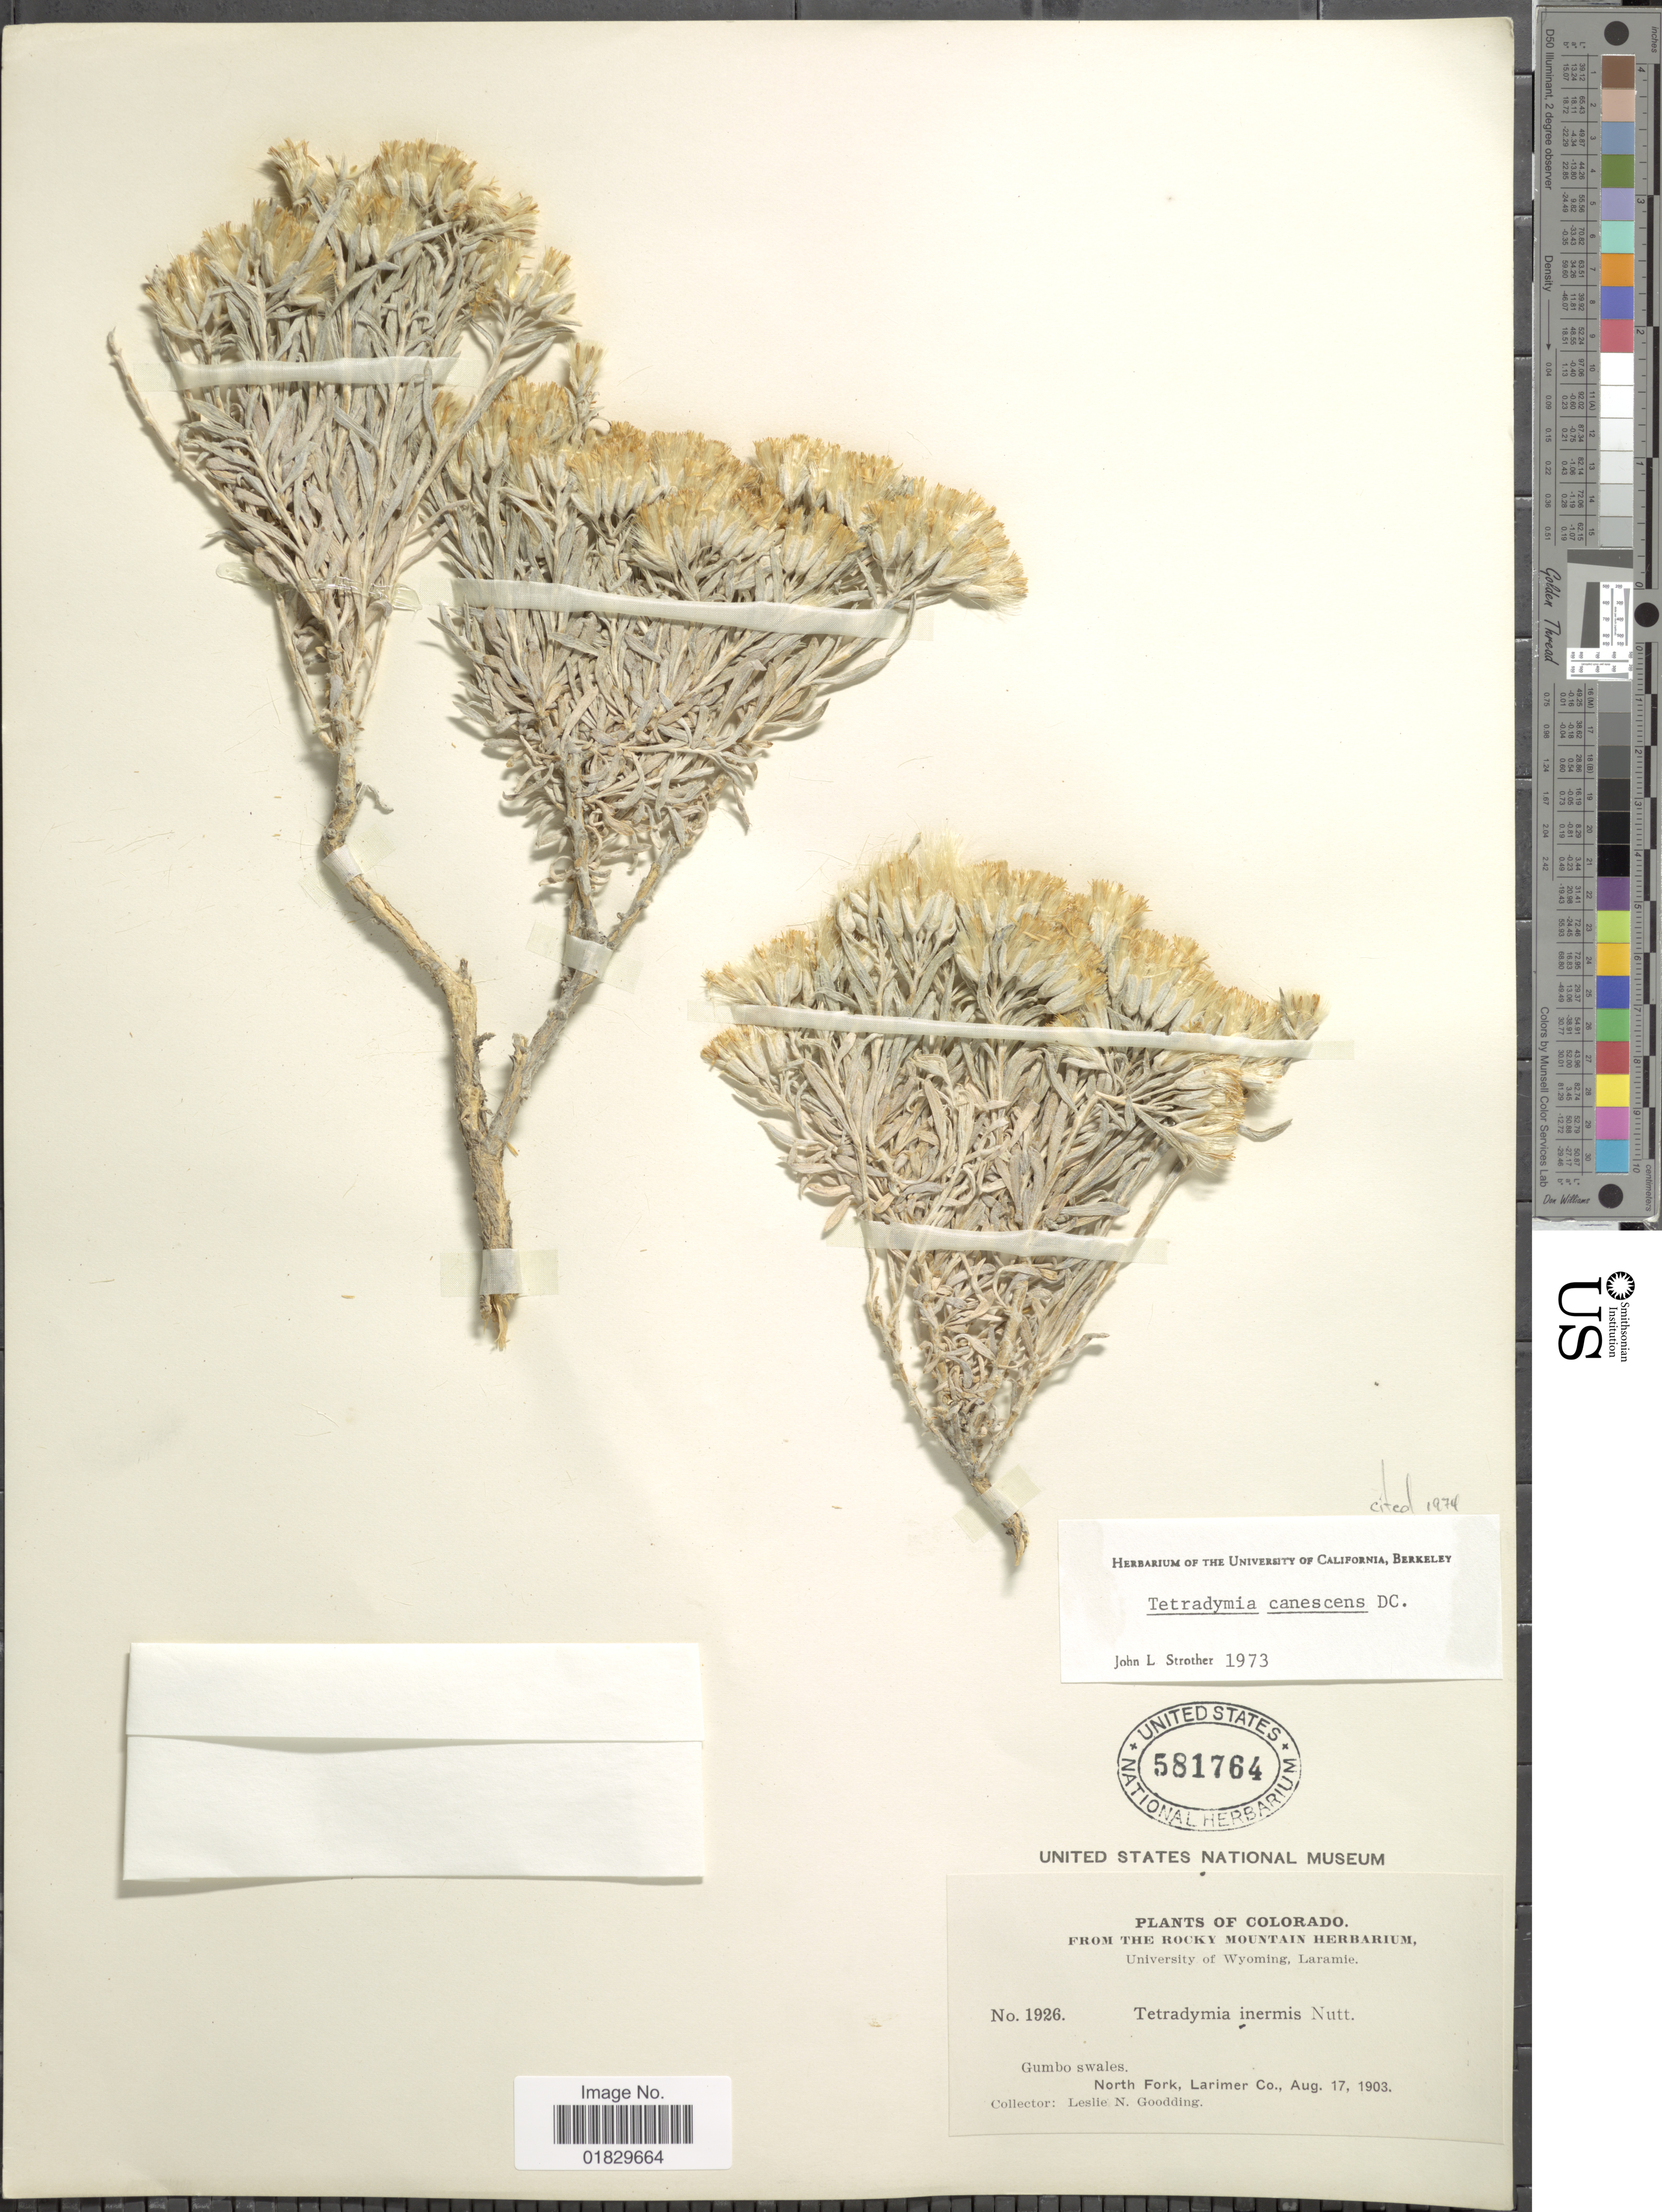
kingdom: Plantae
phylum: Tracheophyta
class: Magnoliopsida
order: Asterales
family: Asteraceae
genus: Tetradymia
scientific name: Tetradymia canescens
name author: DC.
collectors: L. N. Goodding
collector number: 1926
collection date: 1903-08-17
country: United States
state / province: Colorado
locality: Gumbo swales. North Fork, Larimer Co.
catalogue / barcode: US 581764